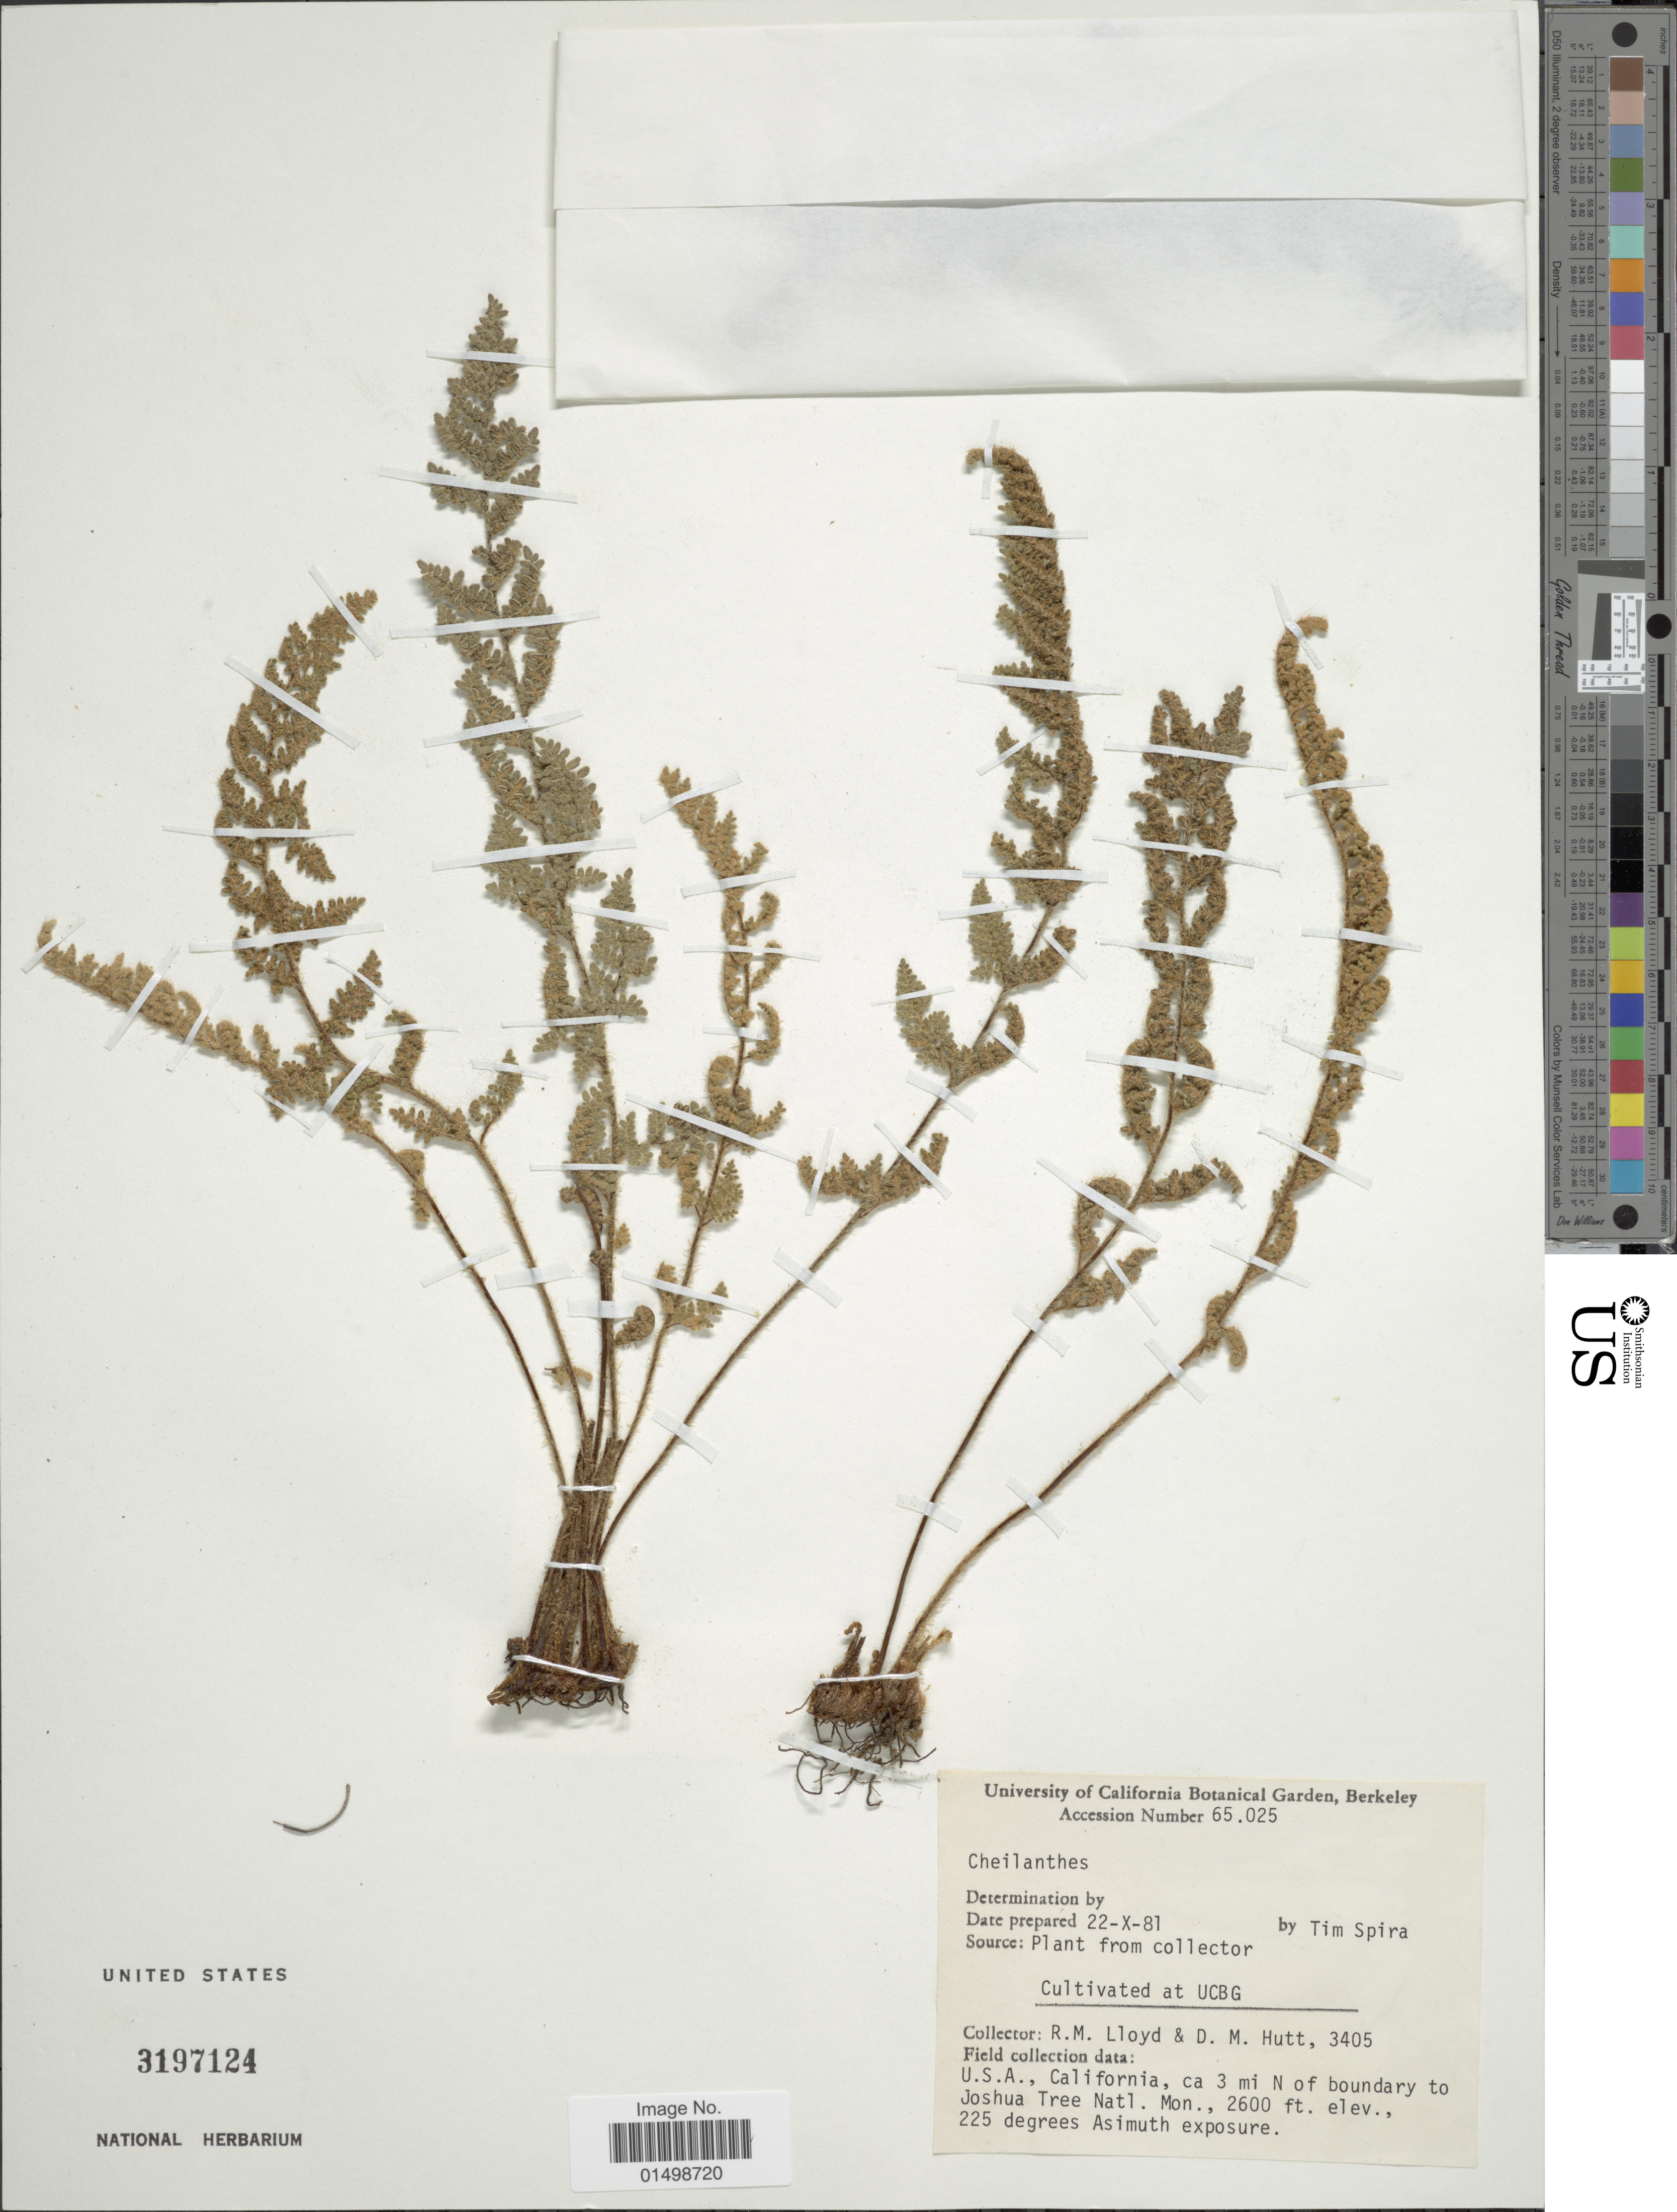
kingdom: Plantae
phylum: Tracheophyta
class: Polypodiopsida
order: Polypodiales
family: Pteridaceae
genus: Cheilanthes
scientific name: Cheilanthes sp.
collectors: R. M. Lloyd & D. Hutt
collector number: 3405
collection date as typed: Transcribed d/m/y: 22/10/81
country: United States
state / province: California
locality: At UCBG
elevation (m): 792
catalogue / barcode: US 3197124